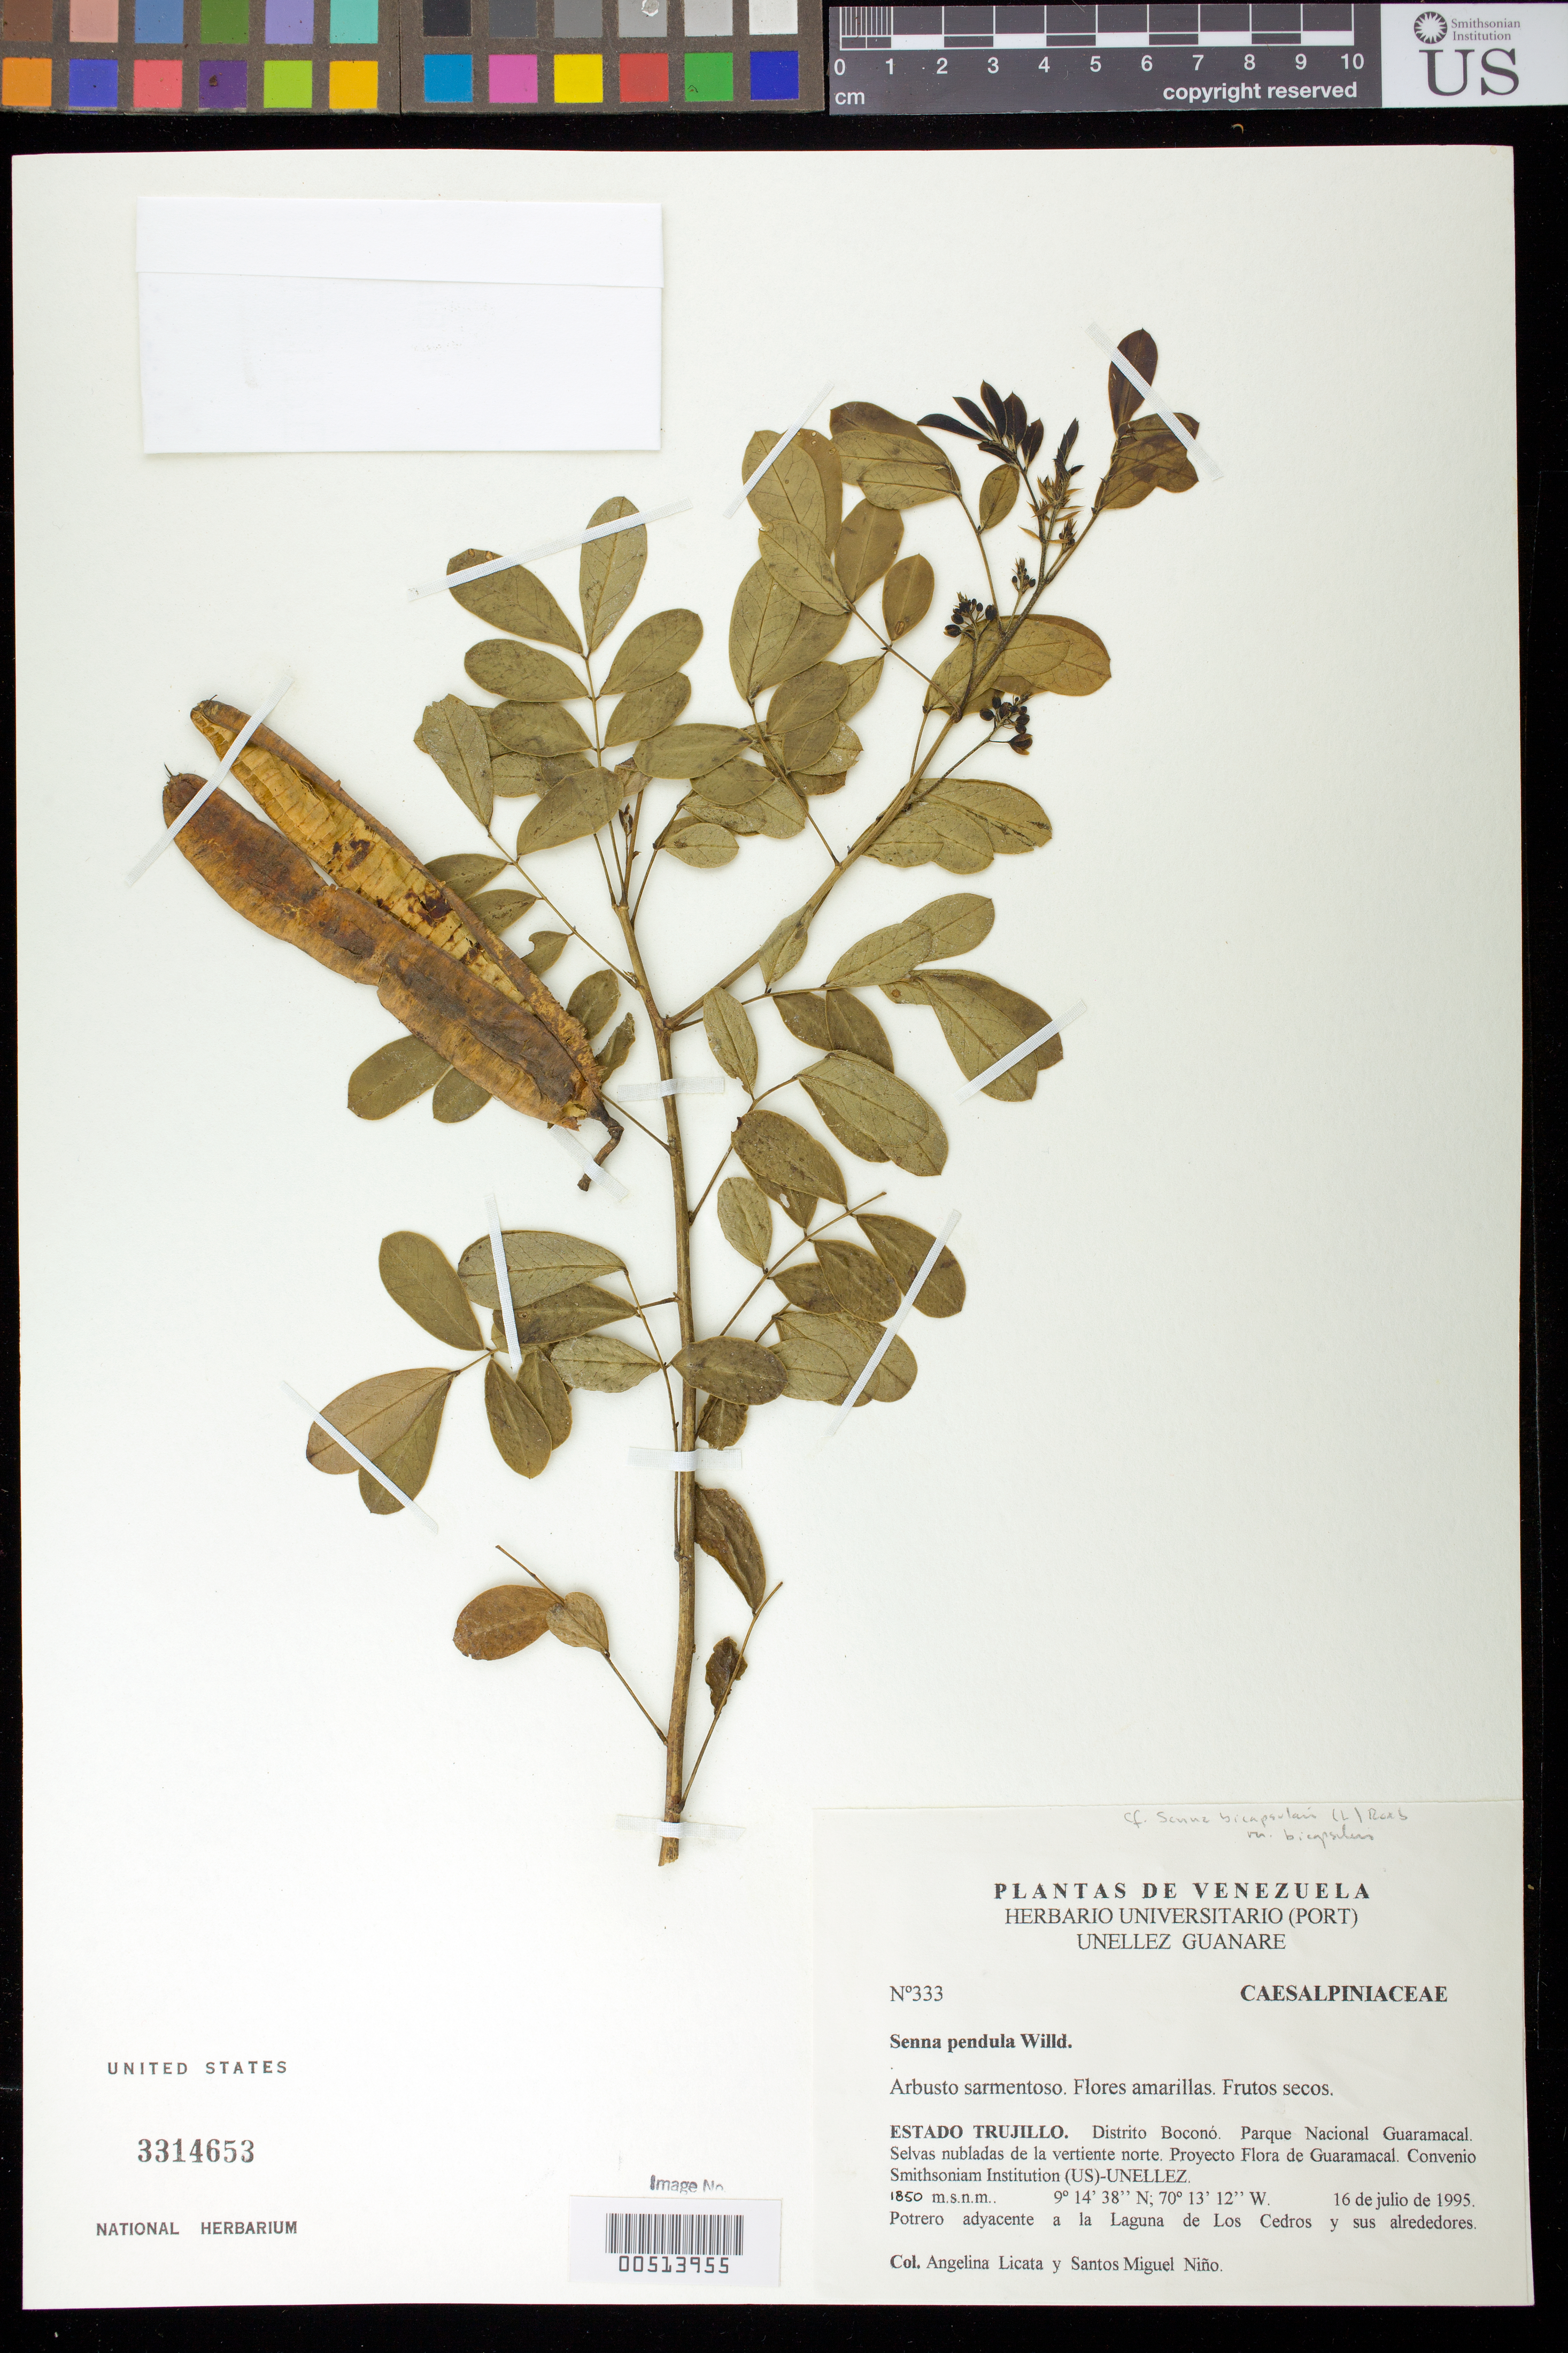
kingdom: Plantae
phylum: Tracheophyta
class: Magnoliopsida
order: Fabales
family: Fabaceae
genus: Senna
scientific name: Senna pendula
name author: (Humb. & Bonpl. ex Willd.) H.S. Irwin & Barneby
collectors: A. Licata & S. M. Niño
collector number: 333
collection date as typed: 16 Jul 1995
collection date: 1995-07-16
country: Venezuela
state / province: Trujillo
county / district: Boconó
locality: Parque Nacional Guaramacal, potrero adyacente a la Laguna de Los Cedros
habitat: Selva nubladas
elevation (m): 1850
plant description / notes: NY, PORT, US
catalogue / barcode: US 3314653